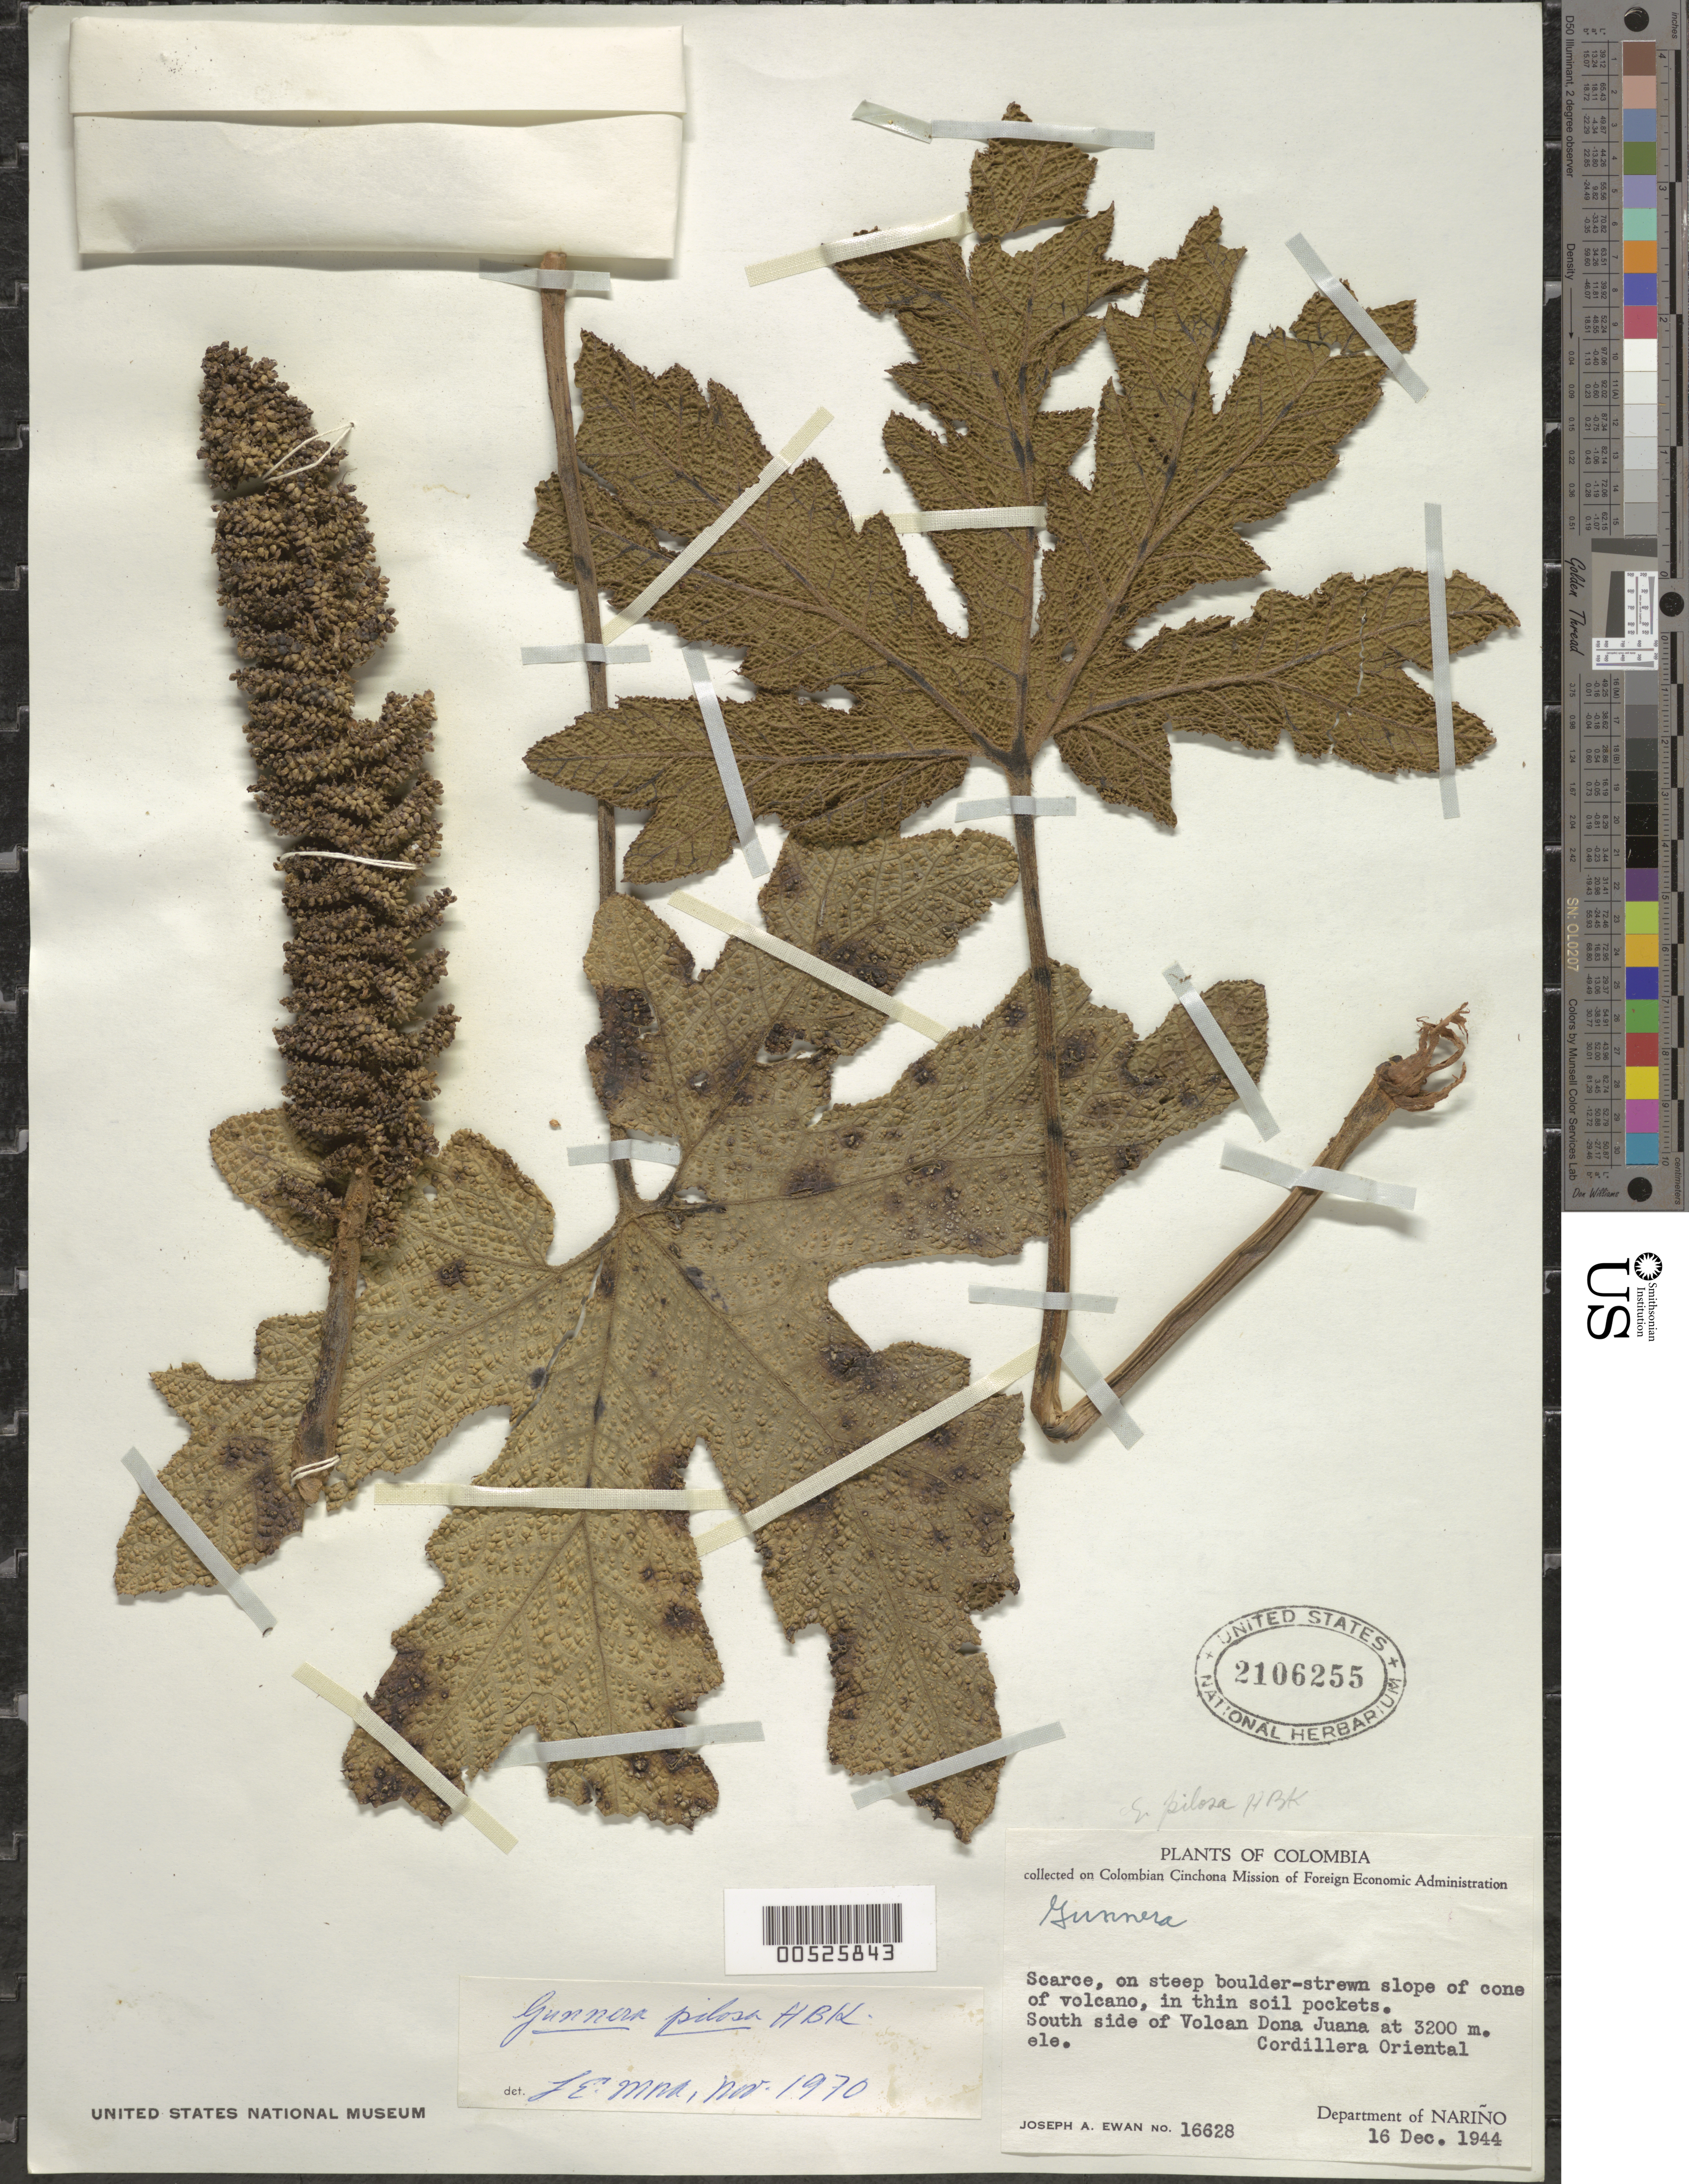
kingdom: Plantae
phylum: Tracheophyta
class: Magnoliopsida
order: Gunnerales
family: Gunneraceae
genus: Gunnera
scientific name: Gunnera pilosa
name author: Kunth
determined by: Mora-Osejo, L. E.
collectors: J. A. Ewan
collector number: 16628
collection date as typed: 16 Dec 1944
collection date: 1944-12-16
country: Colombia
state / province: Nariño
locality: S side of Volcan Dona Juana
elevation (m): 3200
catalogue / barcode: US 2106255